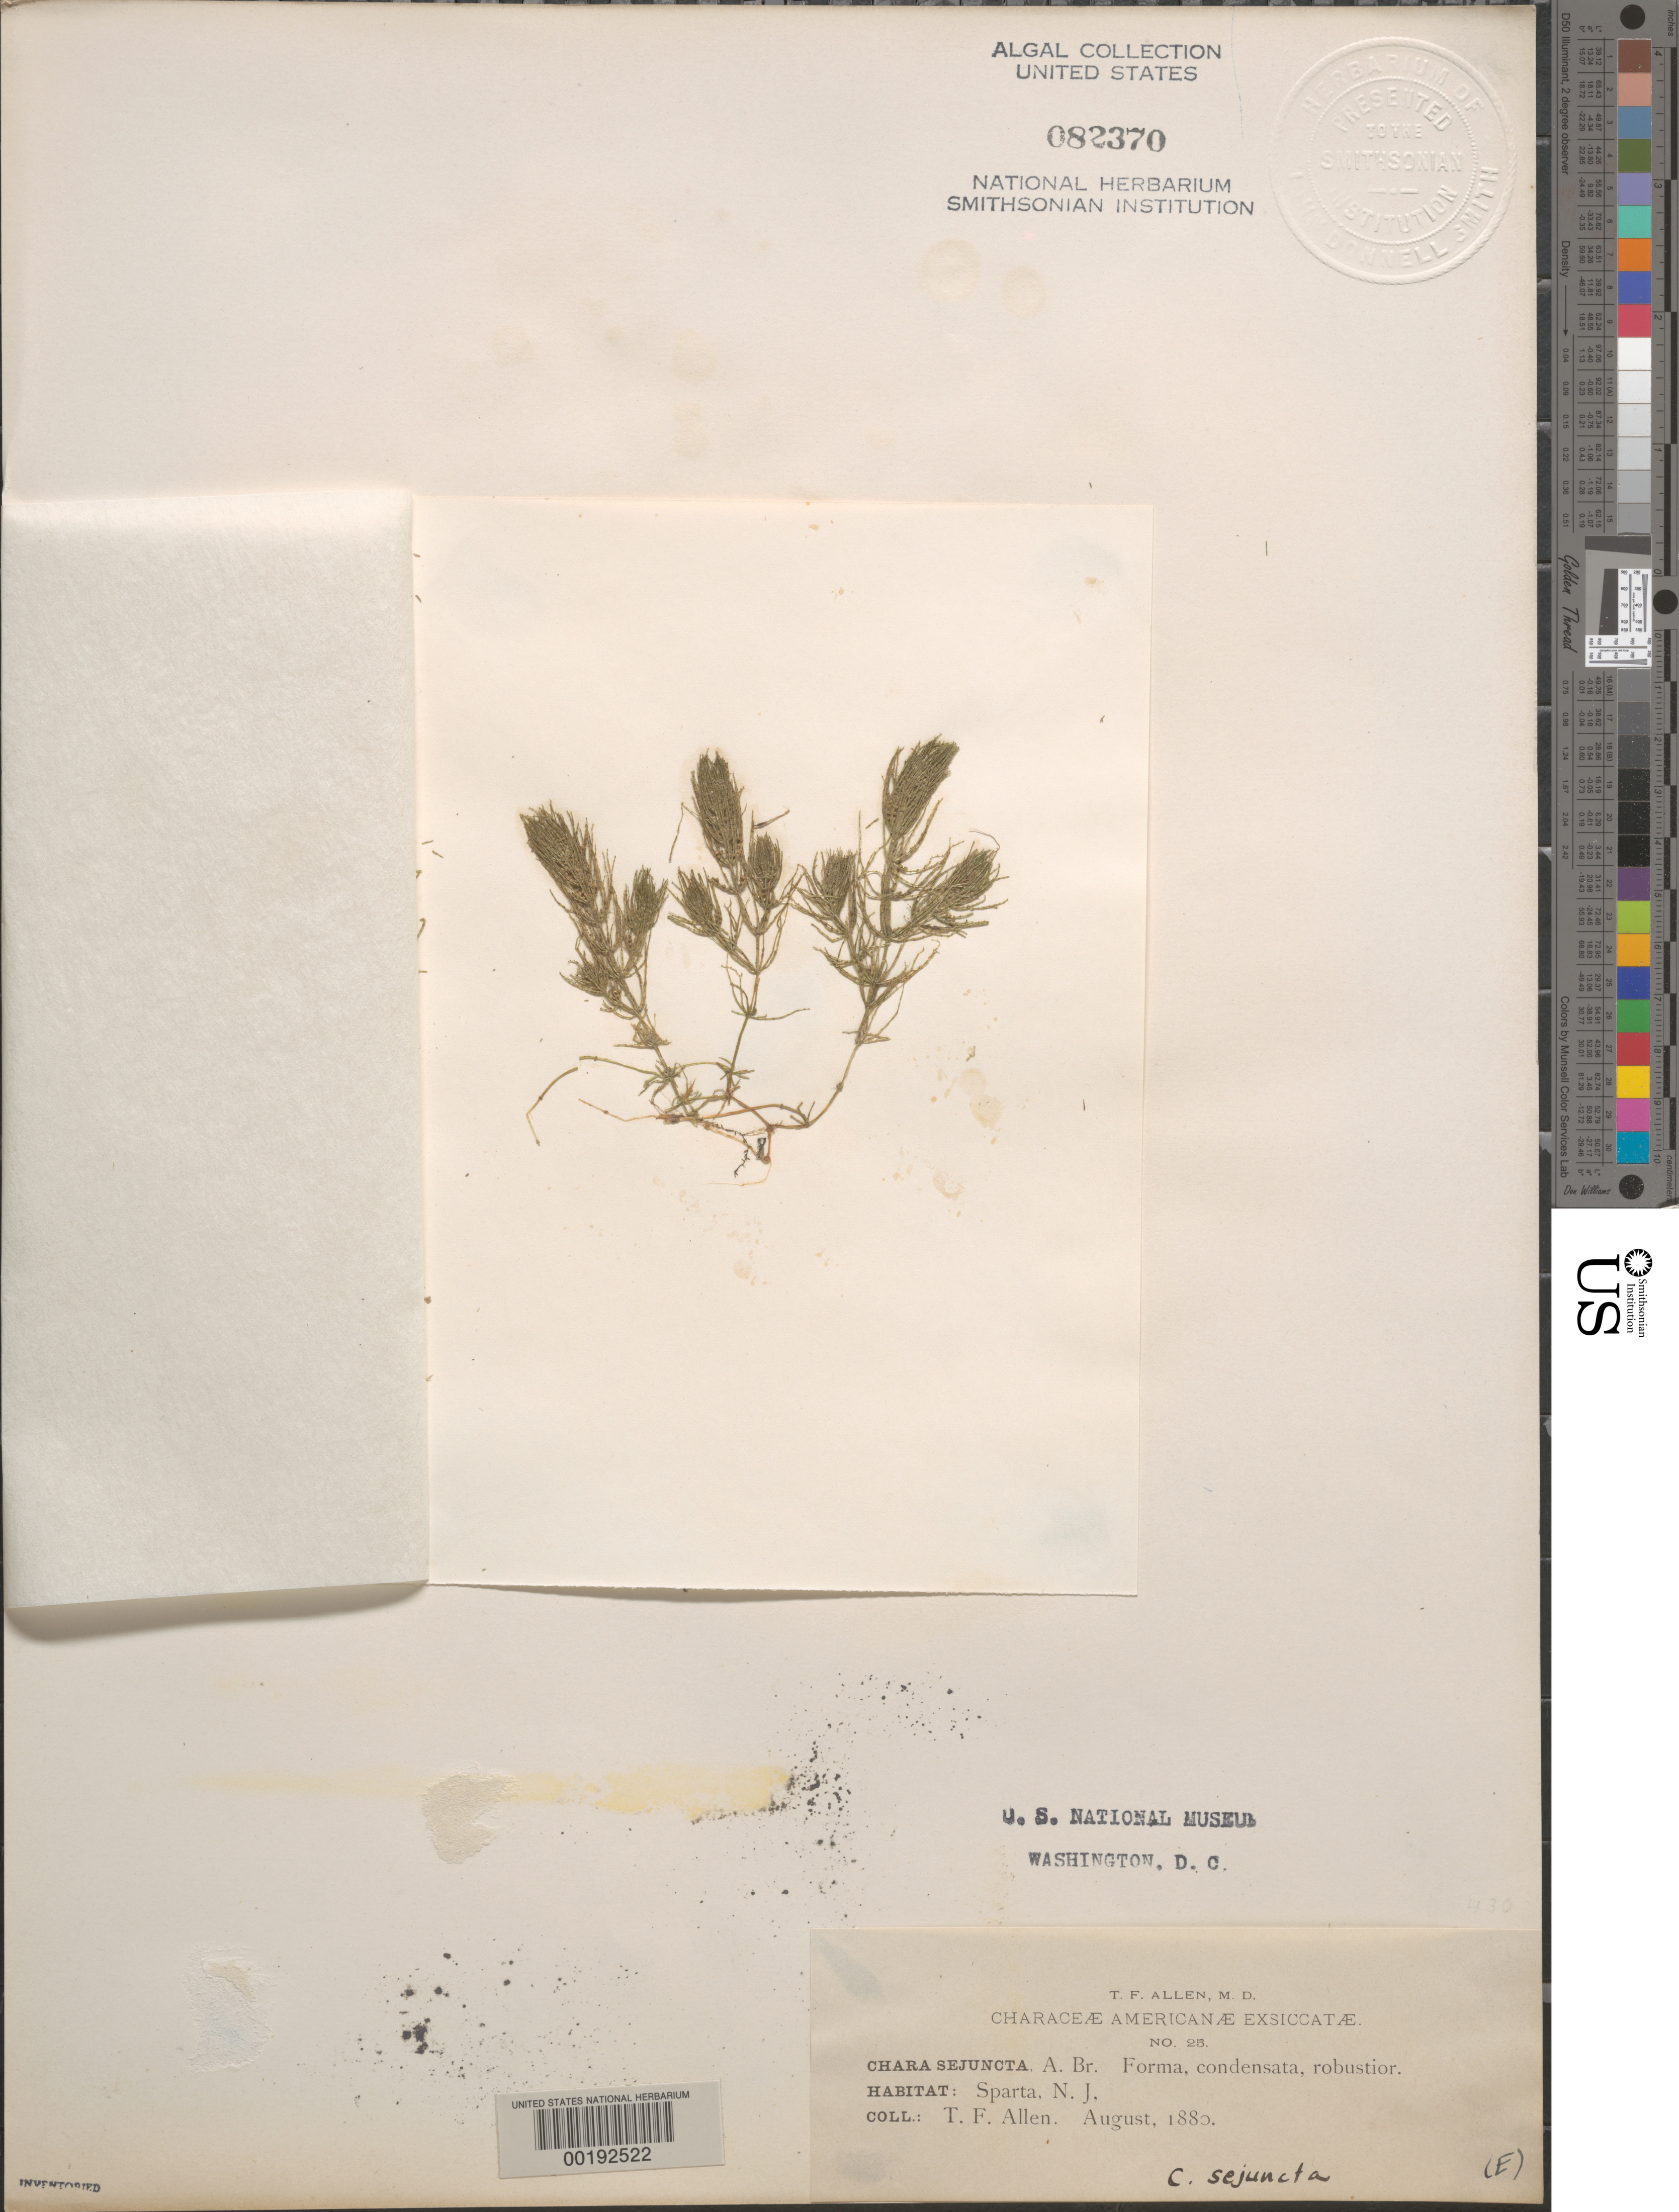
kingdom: Plantae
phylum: Charophyta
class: Charophyceae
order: Charales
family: Characeae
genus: Chara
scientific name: Chara drouetii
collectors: T. F. Allen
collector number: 25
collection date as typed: Aug 1880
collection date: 1880-08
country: United States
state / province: New Jersey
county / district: Sussex County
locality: Sparta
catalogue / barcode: US 82370